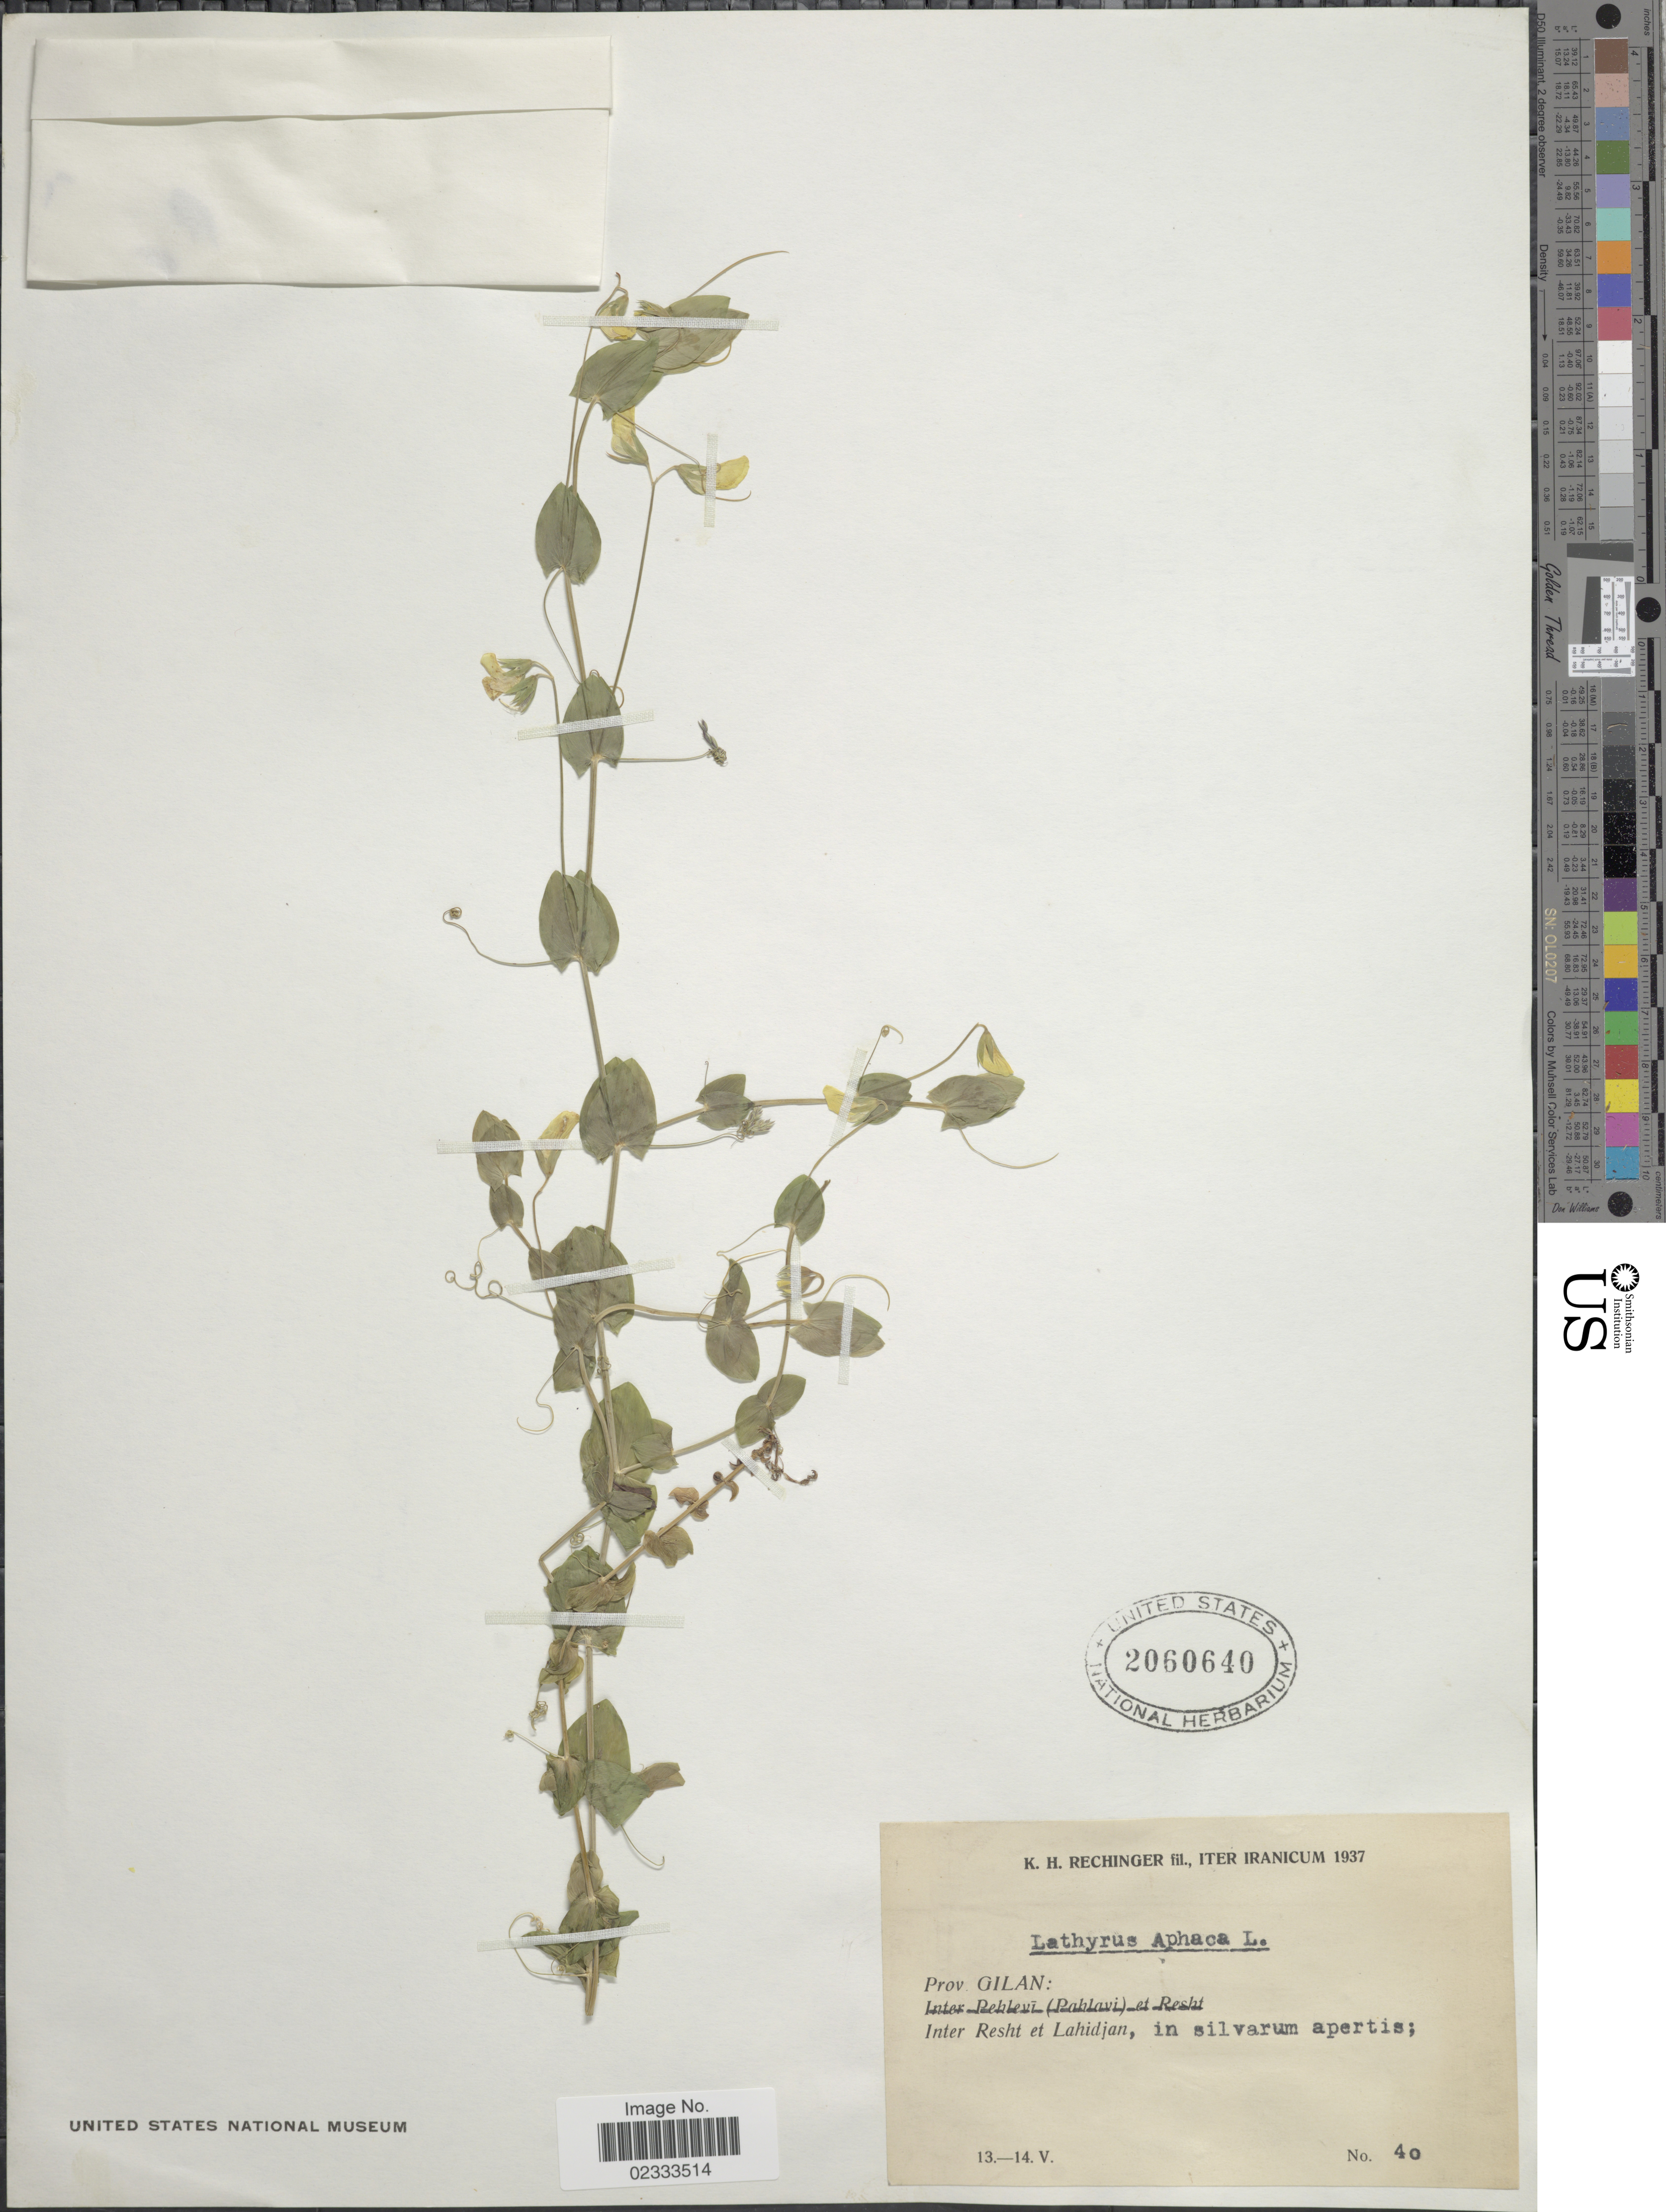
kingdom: Plantae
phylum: Tracheophyta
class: Magnoliopsida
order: Fabales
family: Fabaceae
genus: Lathyrus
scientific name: Lathyrus aphaca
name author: L.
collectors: K. H. Rechinger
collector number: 40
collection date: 1937-05-13/1937-05-14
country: Iran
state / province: Gilan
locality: Inter Resht et Lahidjan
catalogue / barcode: US 2060640